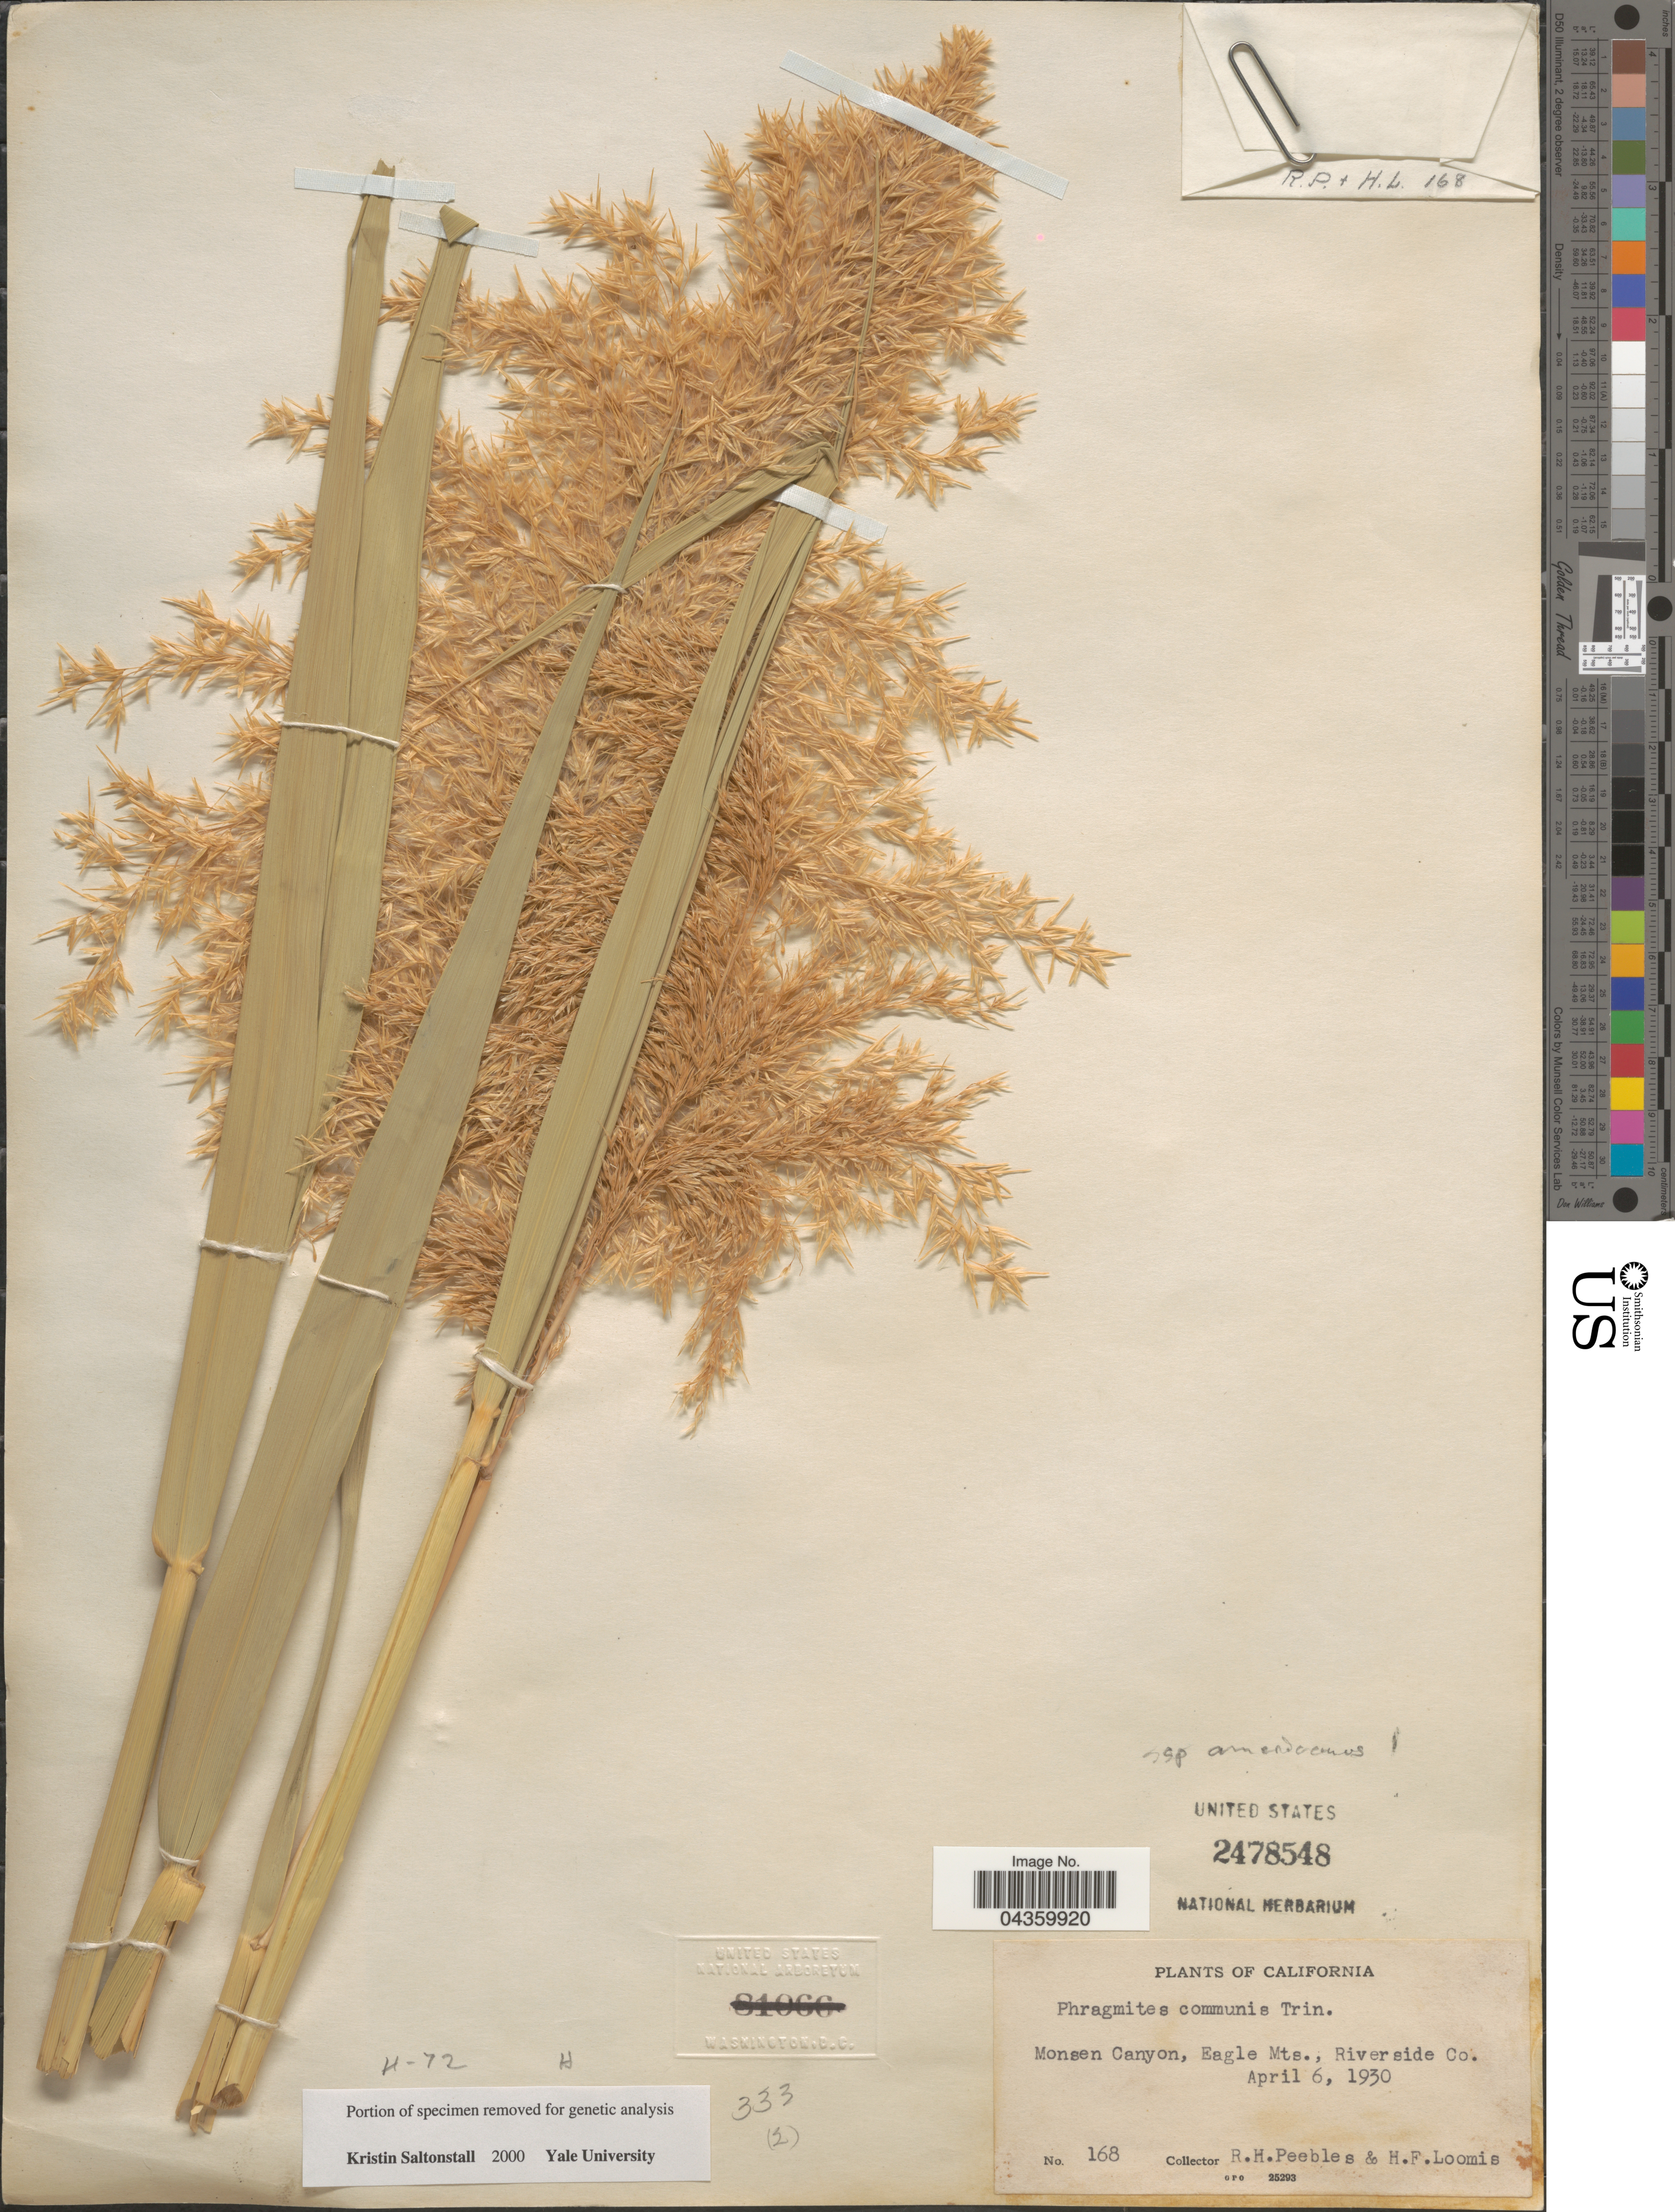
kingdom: Plantae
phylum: Tracheophyta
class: Liliopsida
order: Poales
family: Poaceae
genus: Phragmites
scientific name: Phragmites australis subsp. americanus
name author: Saltonstall & et al.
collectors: R. H. Peebles & H. F. Loomis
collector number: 168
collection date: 1930-04-06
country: United States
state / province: California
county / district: Riverside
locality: Monsen Canyon, Eagle Mts., Riverside Co.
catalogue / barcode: US 2478548